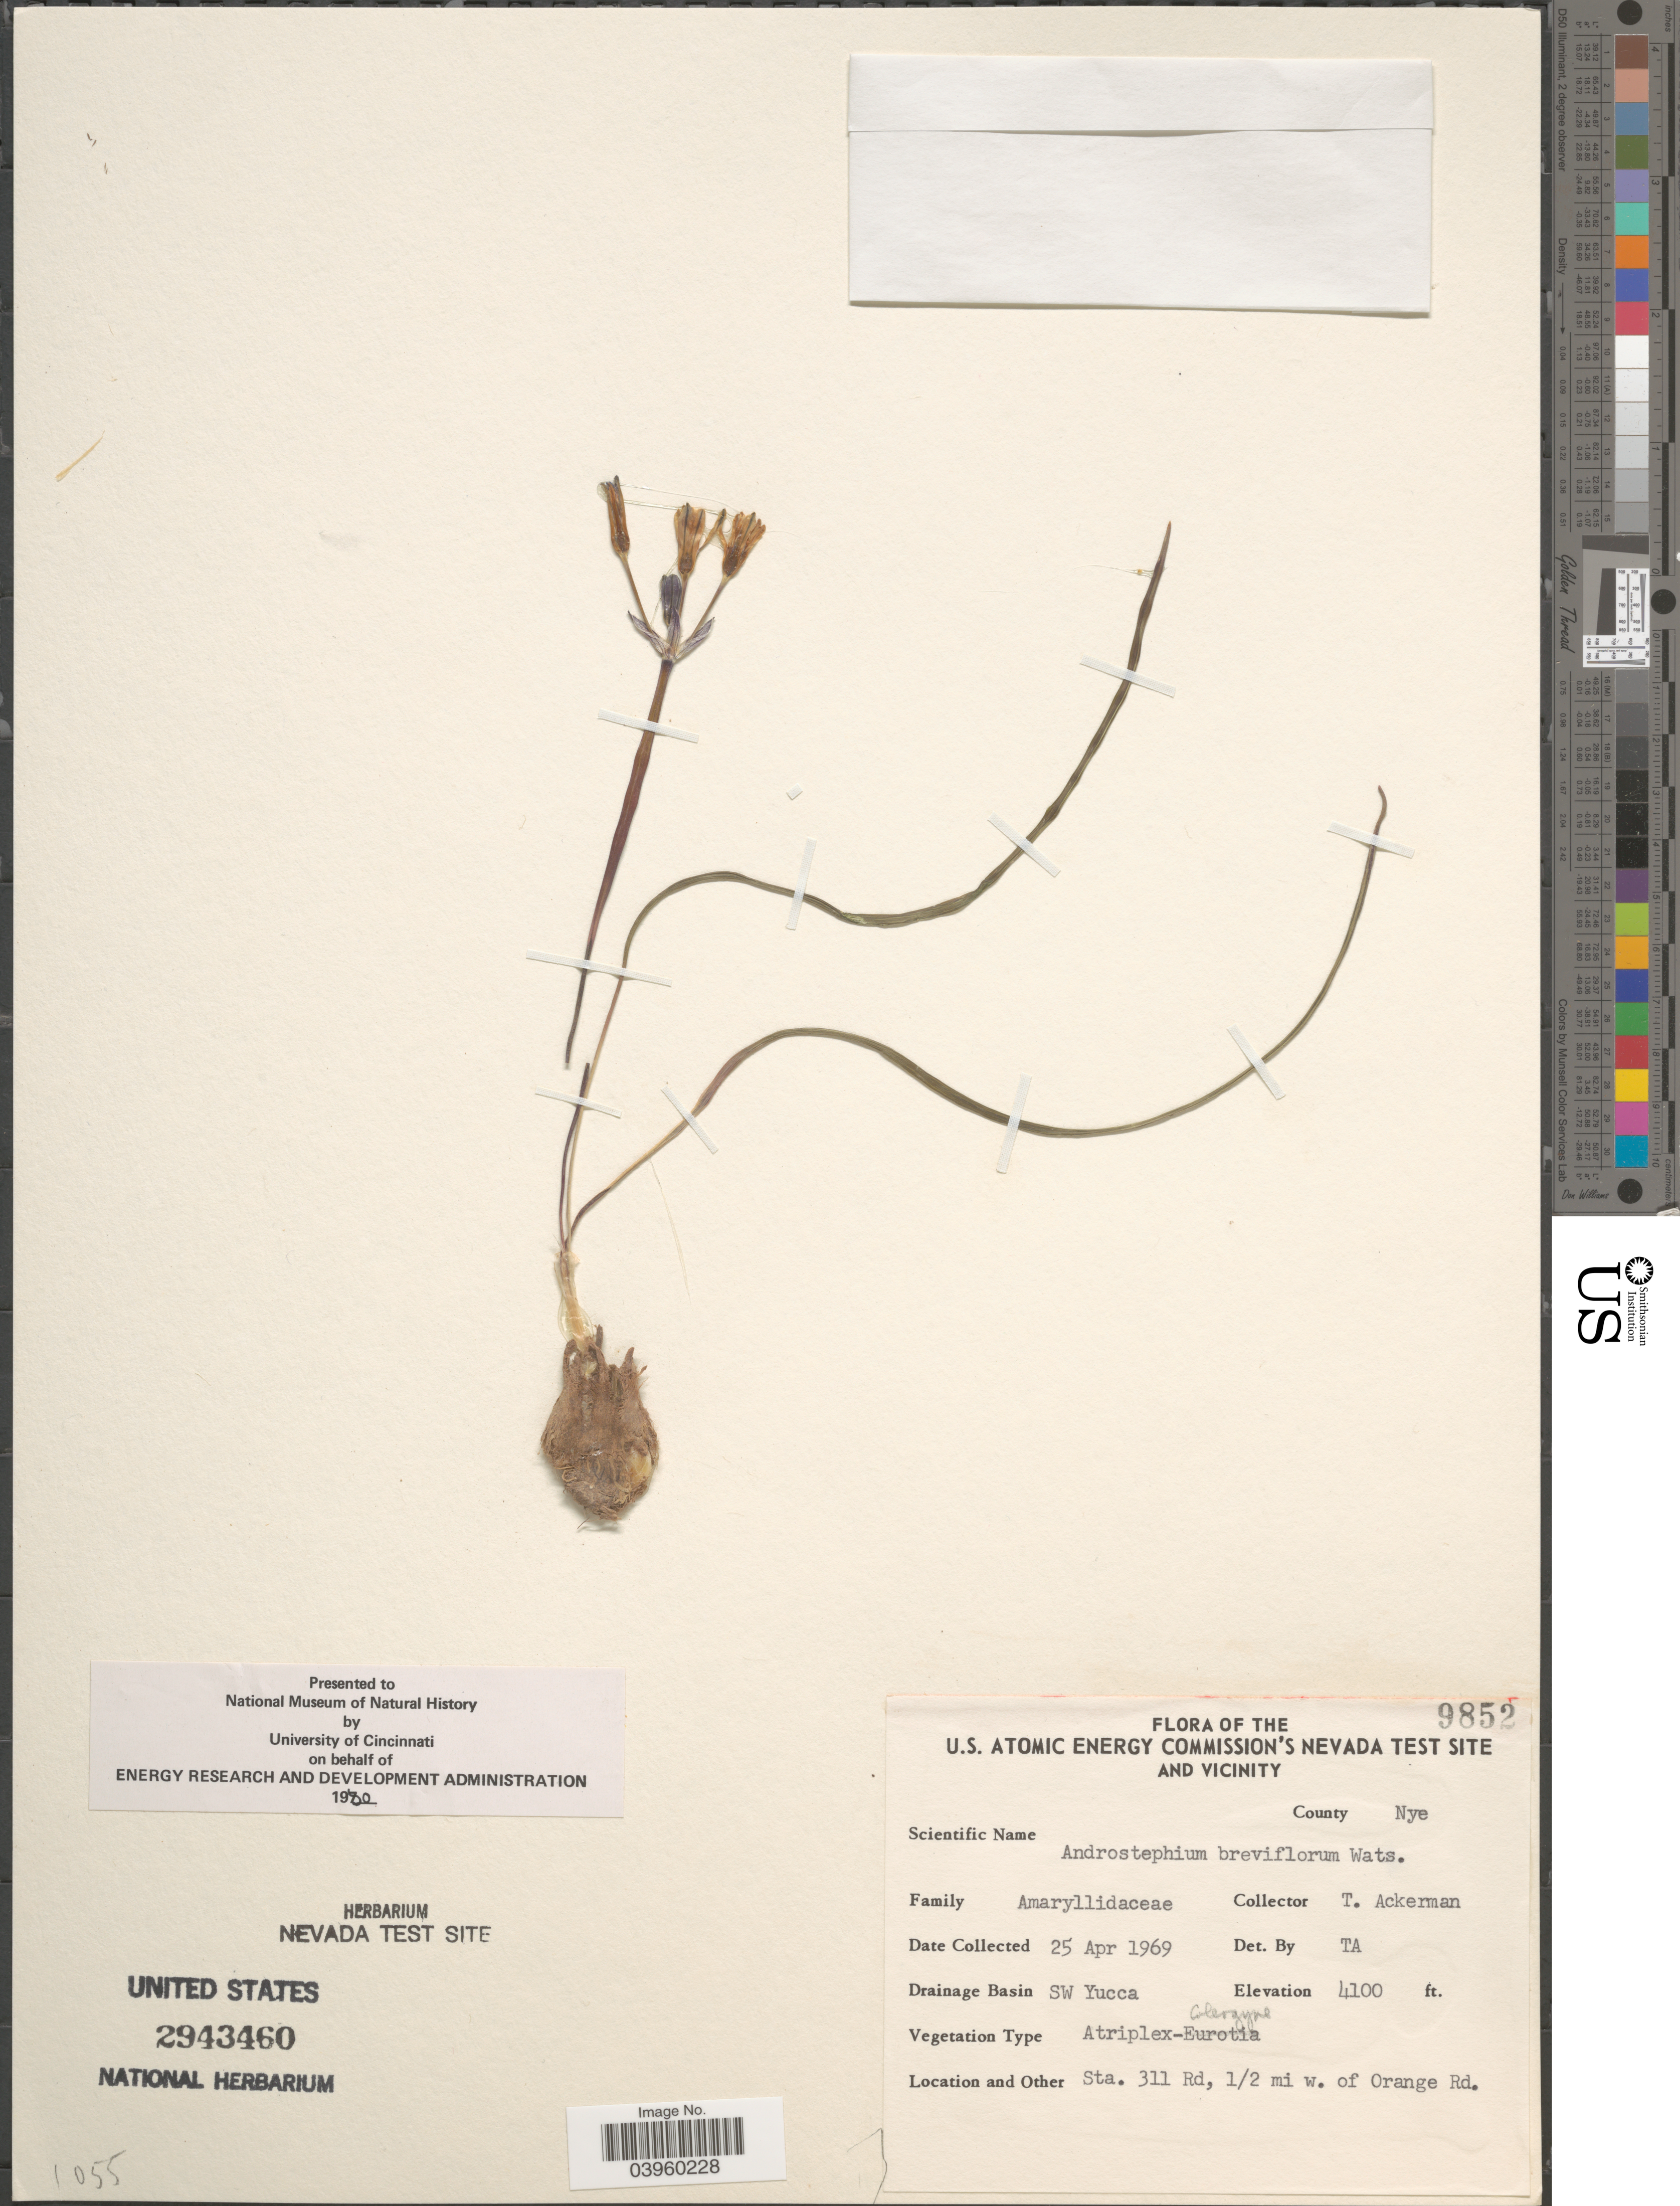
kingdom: Plantae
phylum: Tracheophyta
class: Liliopsida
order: Asparagales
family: Asparagaceae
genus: Androstephium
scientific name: Androstephium breviflorum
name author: S. Watson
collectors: T. Ackerman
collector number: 9852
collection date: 1969-04-25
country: United States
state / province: Nevada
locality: U.S. Atomic Energy Commission's Nevada Test Site and vicinity. County Nye. Drainage Basin SW Yucca. Sta. 311 Rd, ½ mi w. of Orange Rd.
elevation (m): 1250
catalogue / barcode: US 2943460